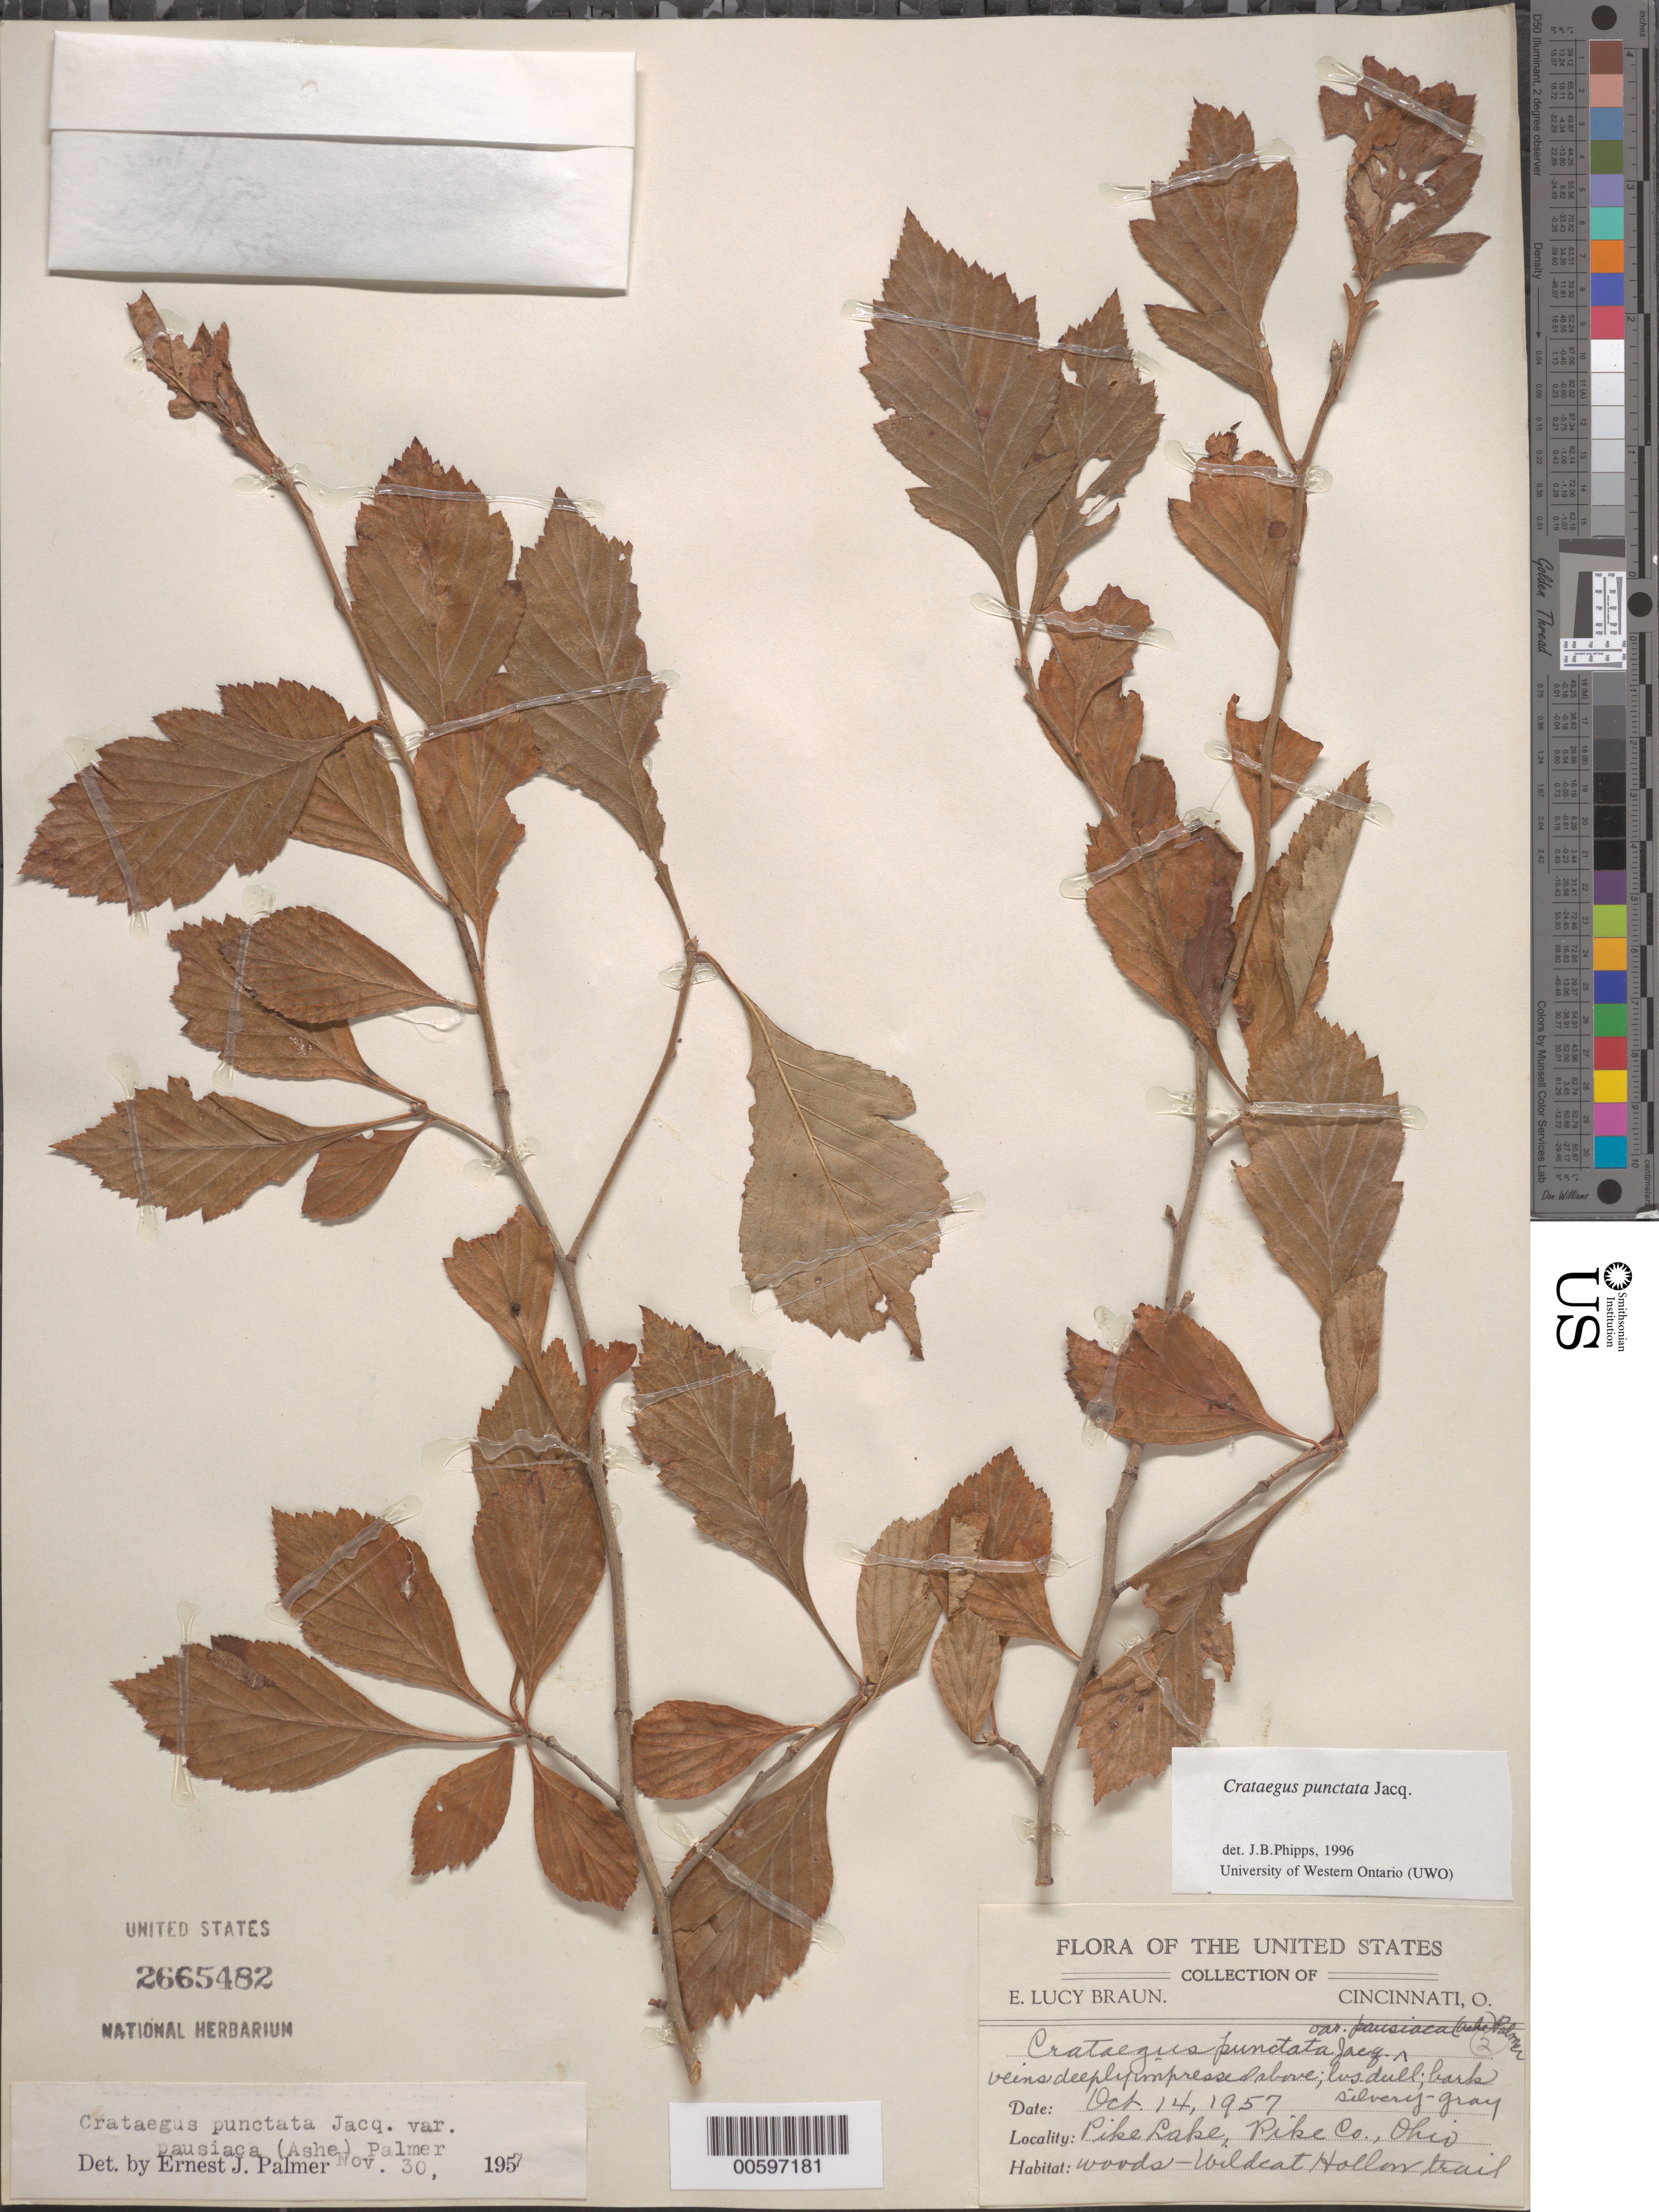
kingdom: Plantae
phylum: Tracheophyta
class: Magnoliopsida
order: Rosales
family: Rosaceae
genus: Crataegus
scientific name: Crataegus punctata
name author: Jacq.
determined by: Phipps, James B., (UWO), University of Western Ontario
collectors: E. L. Braun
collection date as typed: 14 Oct 1957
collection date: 1957-10-14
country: United States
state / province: Ohio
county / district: Pike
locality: Pike Lake, Wildcat Hollow Trail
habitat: woods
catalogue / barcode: US 2665482